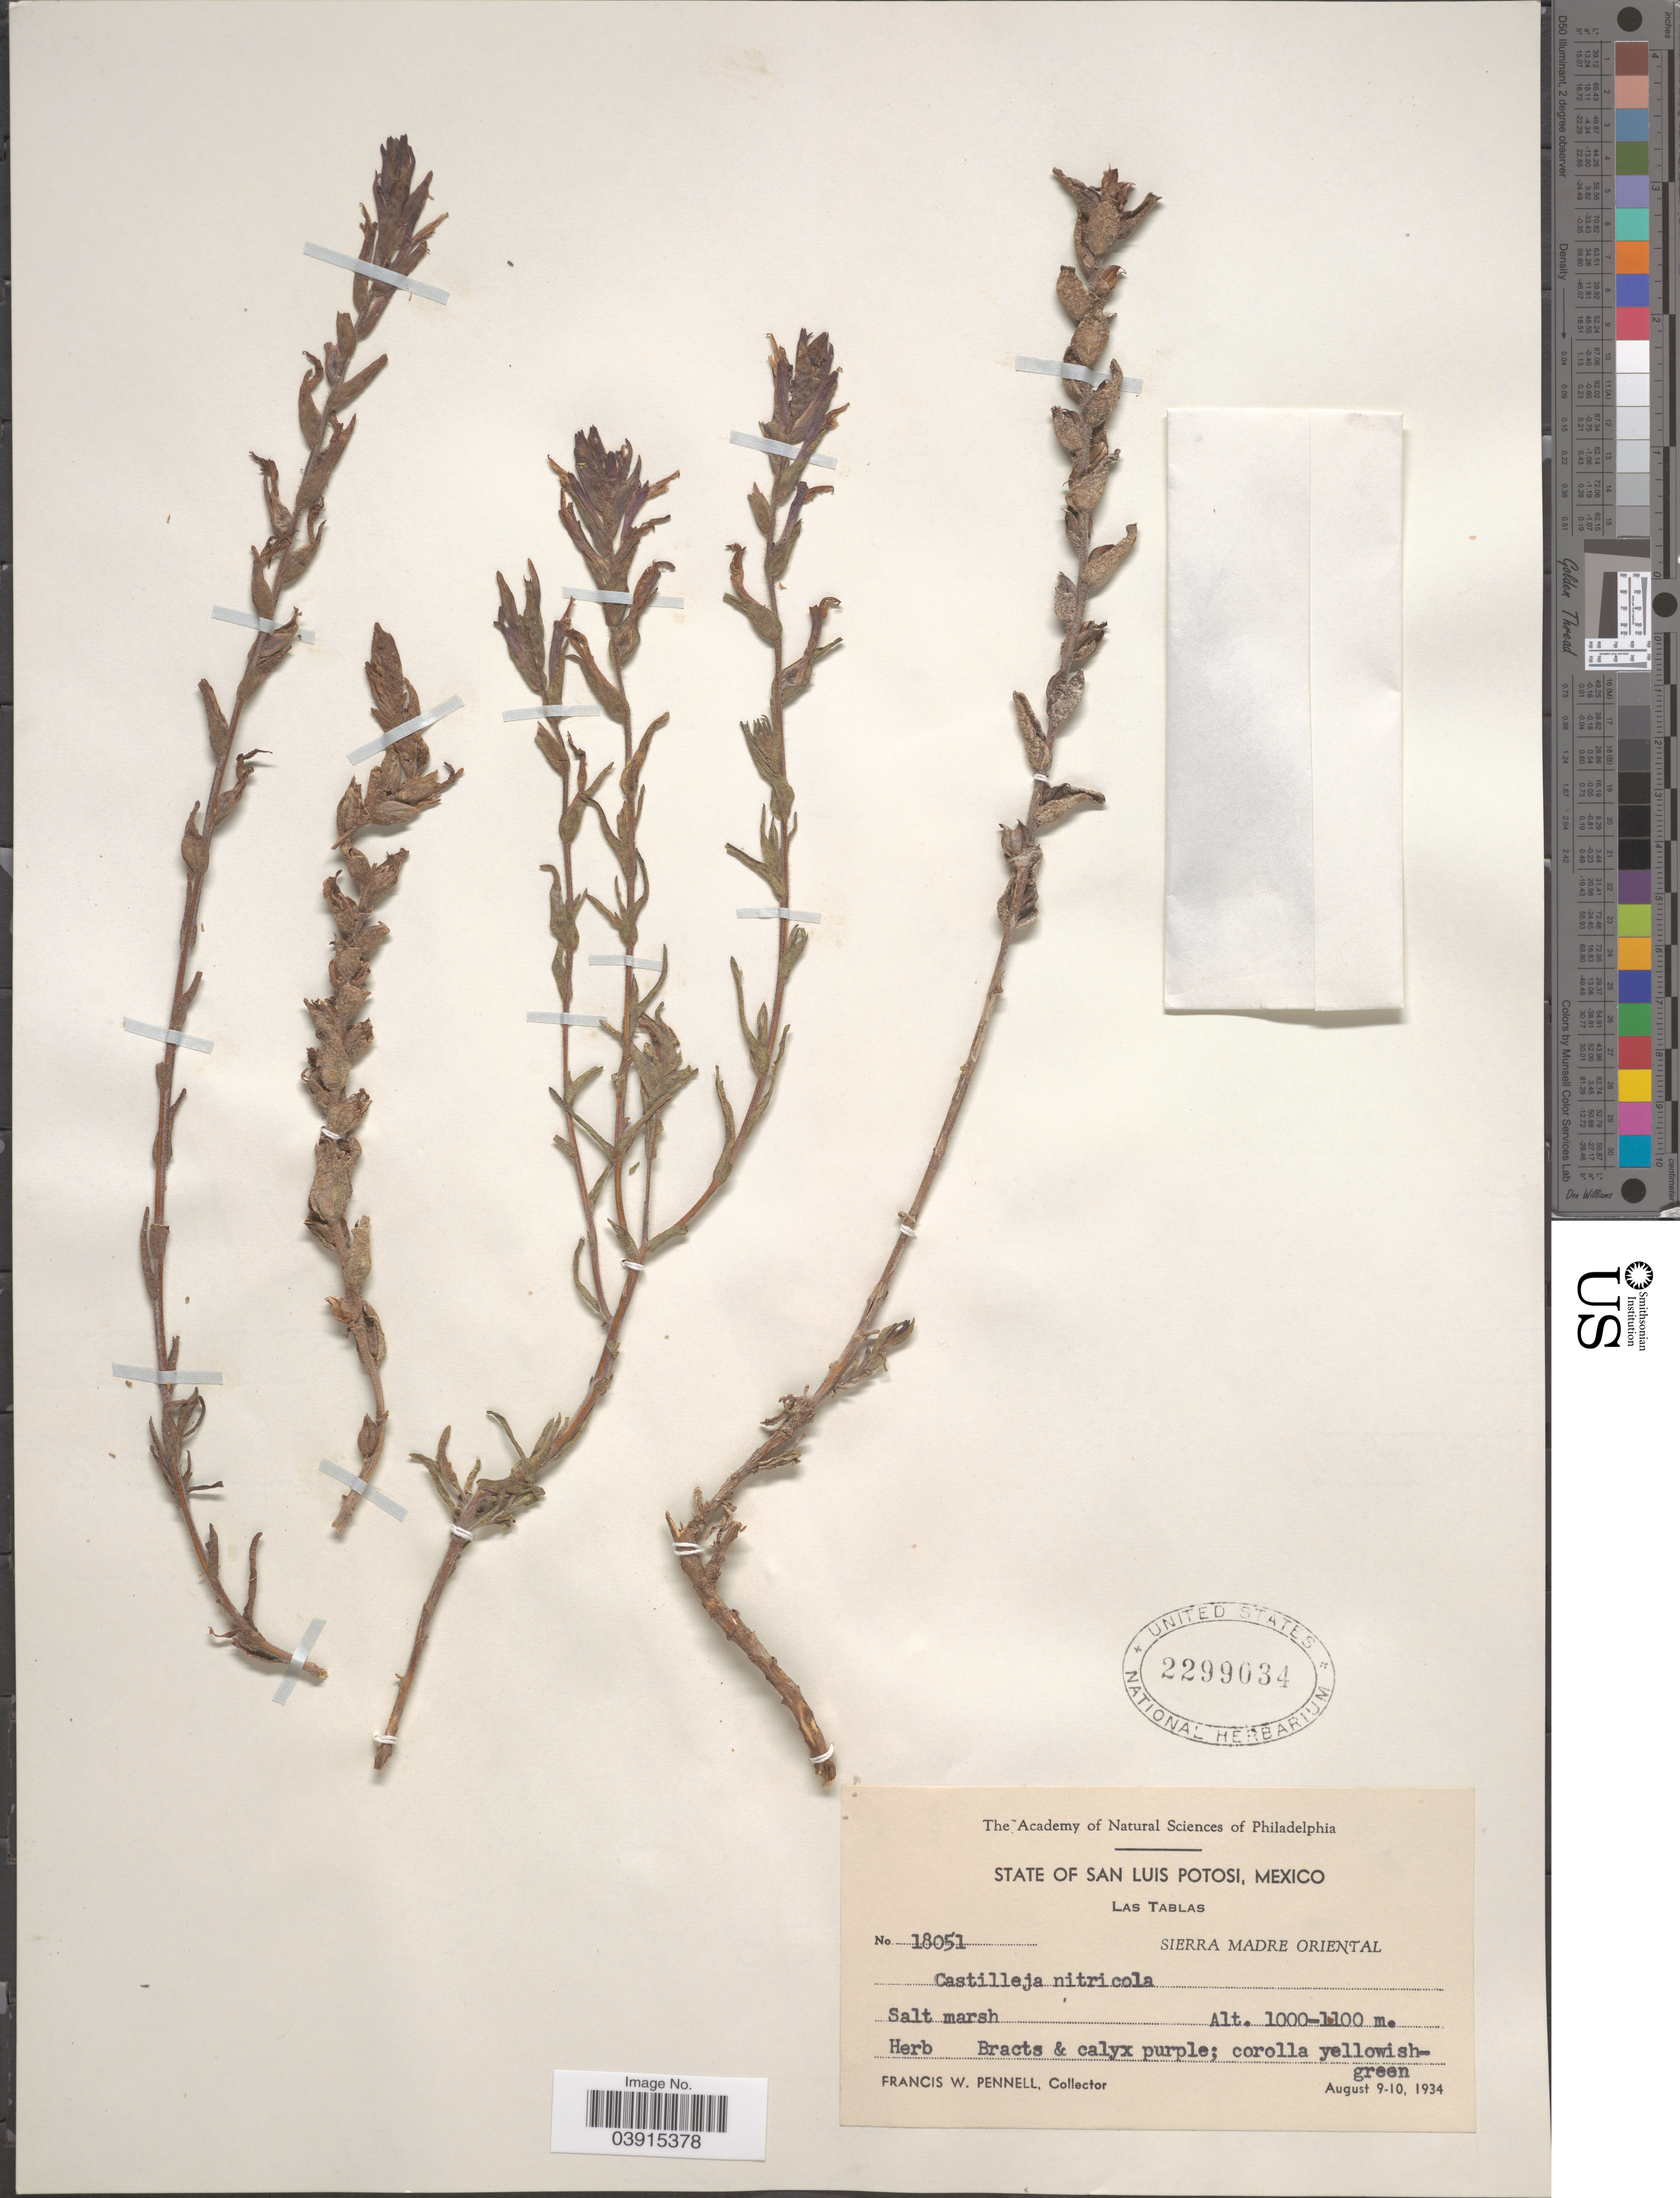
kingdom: Plantae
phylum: Tracheophyta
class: Magnoliopsida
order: Lamiales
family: Orobanchaceae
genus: Castilleja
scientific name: Castilleja nitricola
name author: Eastw.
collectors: F. W. Pennell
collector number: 18051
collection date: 1934-08-09/1934-08-10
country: Mexico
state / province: San Luis Potosí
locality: Las Tablas. Sierra Madre Oriental.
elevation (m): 1000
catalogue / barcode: US 2299034